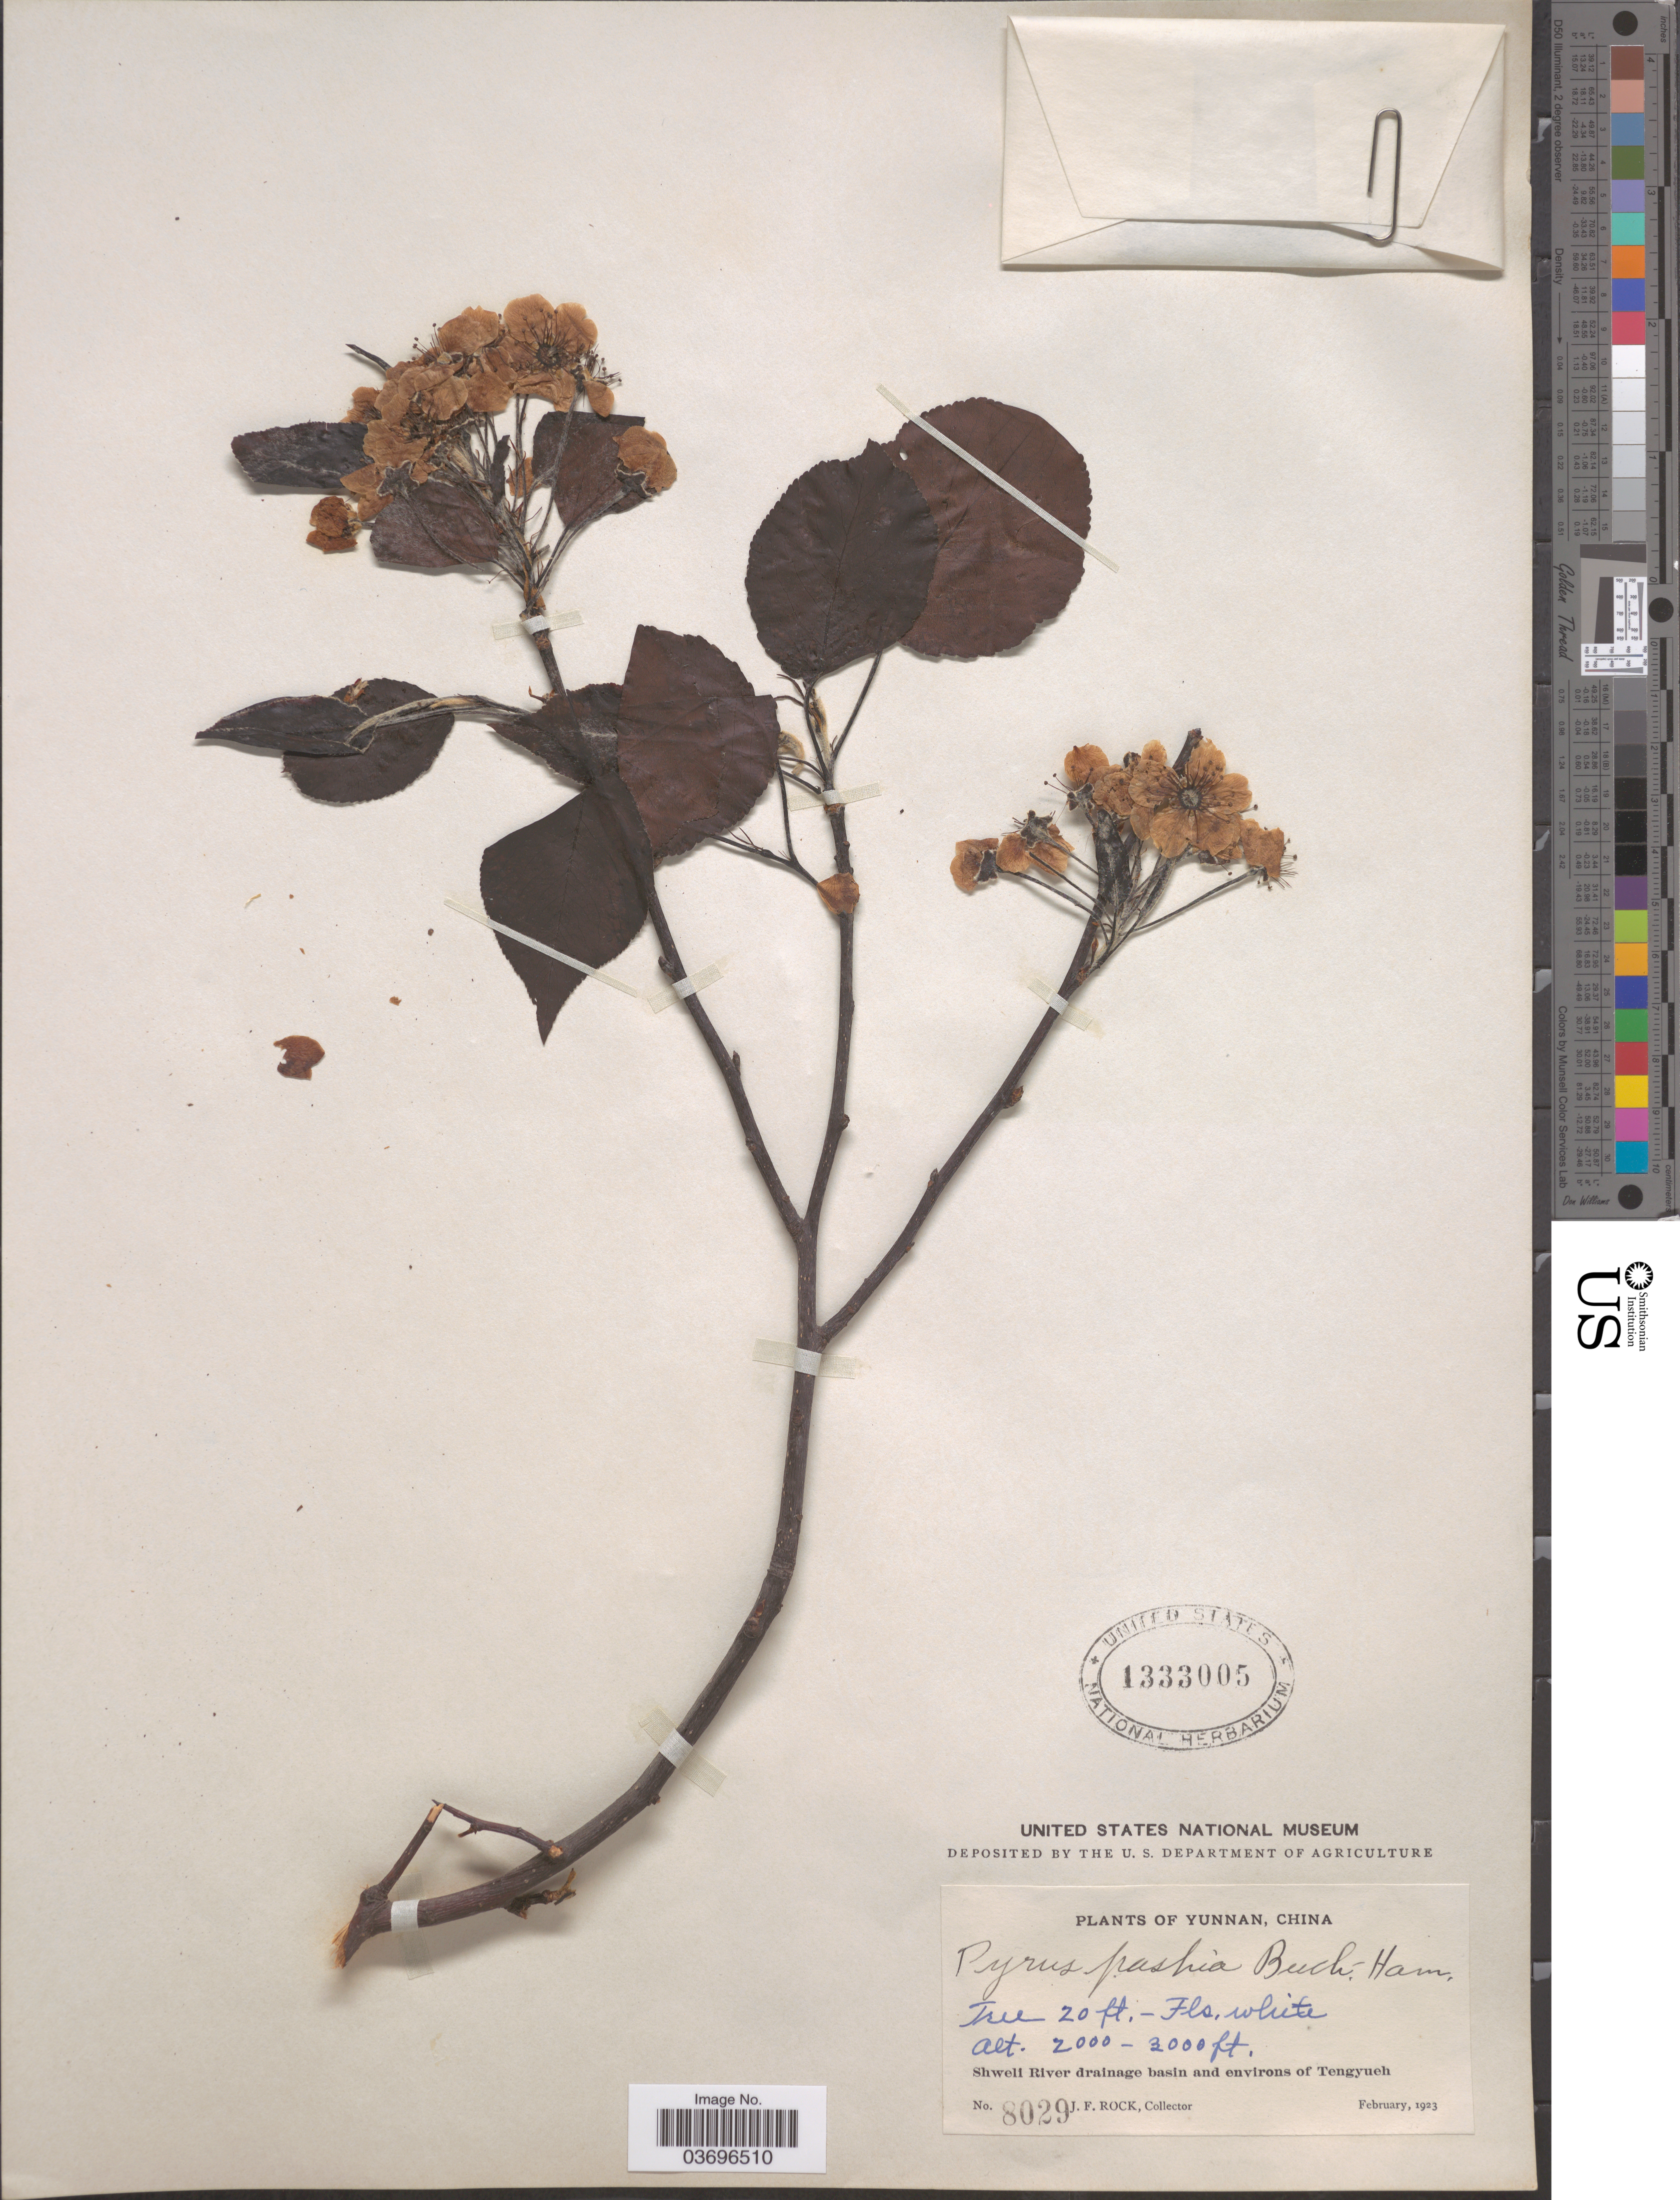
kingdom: Plantae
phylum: Tracheophyta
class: Magnoliopsida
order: Rosales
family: Rosaceae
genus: Pyrus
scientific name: Pyrus pashia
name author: Buch.-Ham. ex D. Don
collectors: J. Rock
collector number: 8029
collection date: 1923-02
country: China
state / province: Yunnan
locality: Shweli River drainage basin and environs of Tengyueh.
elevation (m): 610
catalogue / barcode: US 1333005